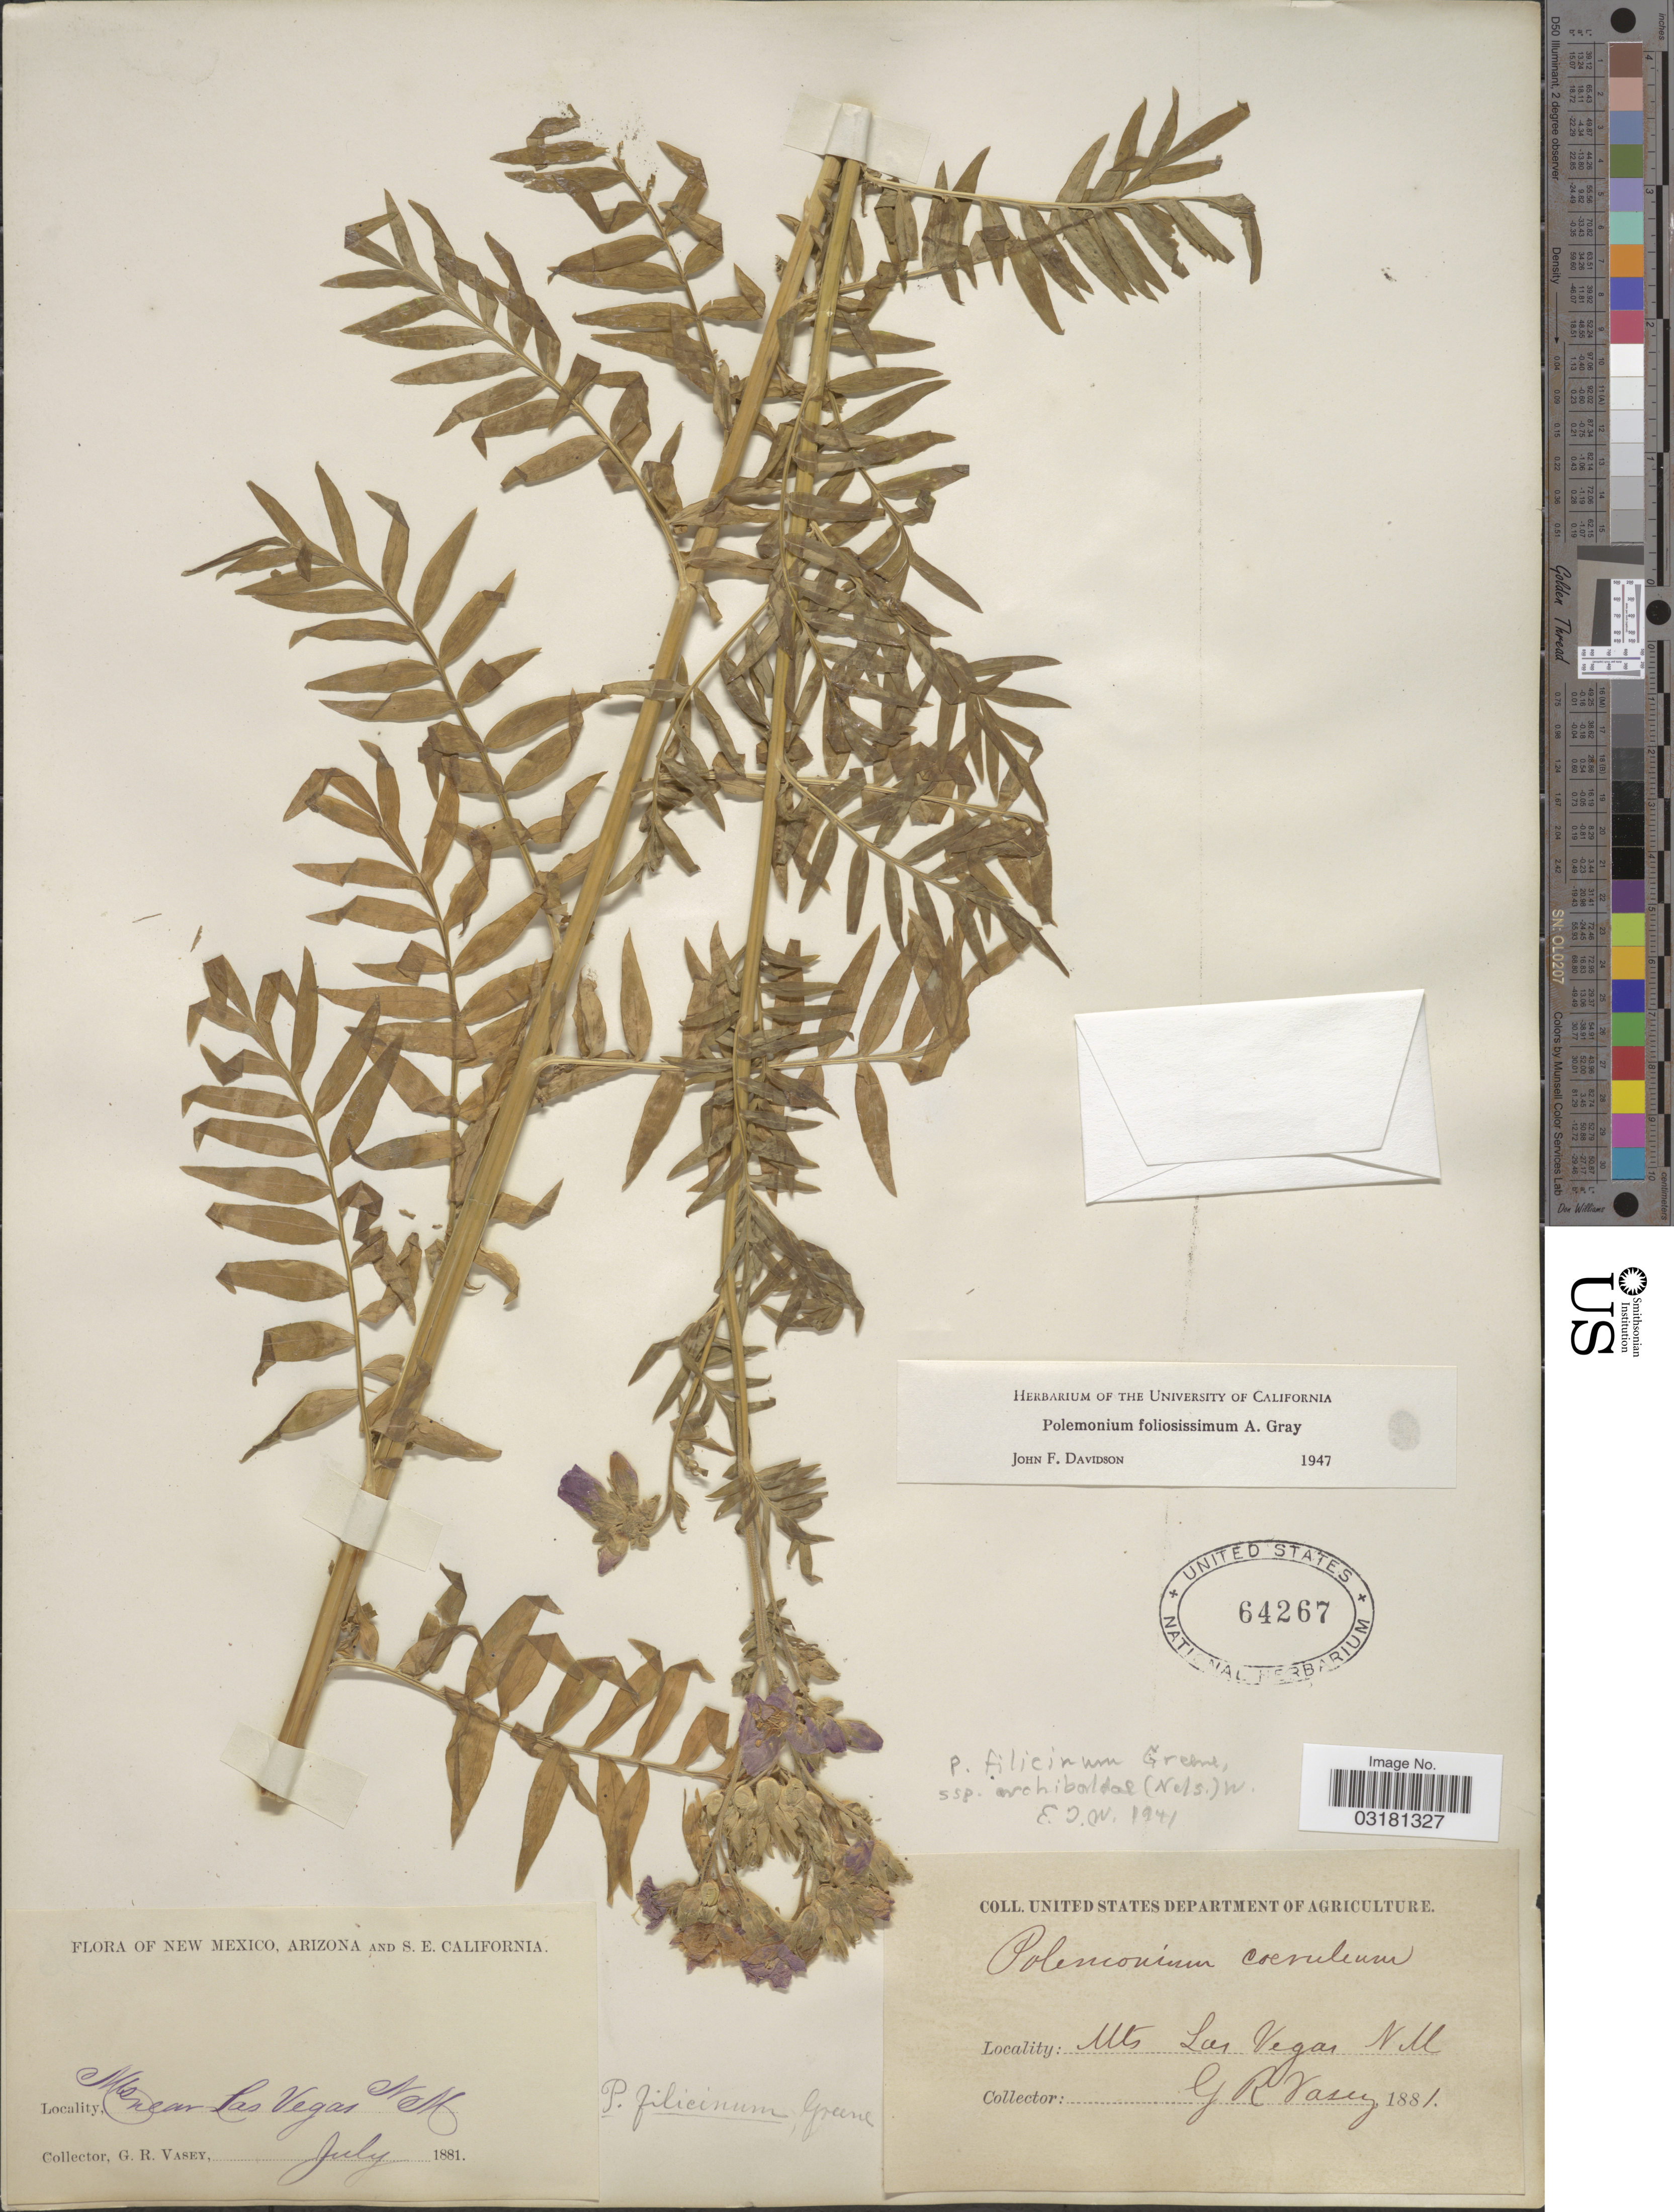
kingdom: Plantae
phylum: Tracheophyta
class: Magnoliopsida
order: Ericales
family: Polemoniaceae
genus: Polemonium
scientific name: Polemonium foliosissimum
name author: A. Gray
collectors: G. R. Vasey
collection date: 1881-07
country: United States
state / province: New Mexico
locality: Mts near Las Vegas NM.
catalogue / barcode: US 64267